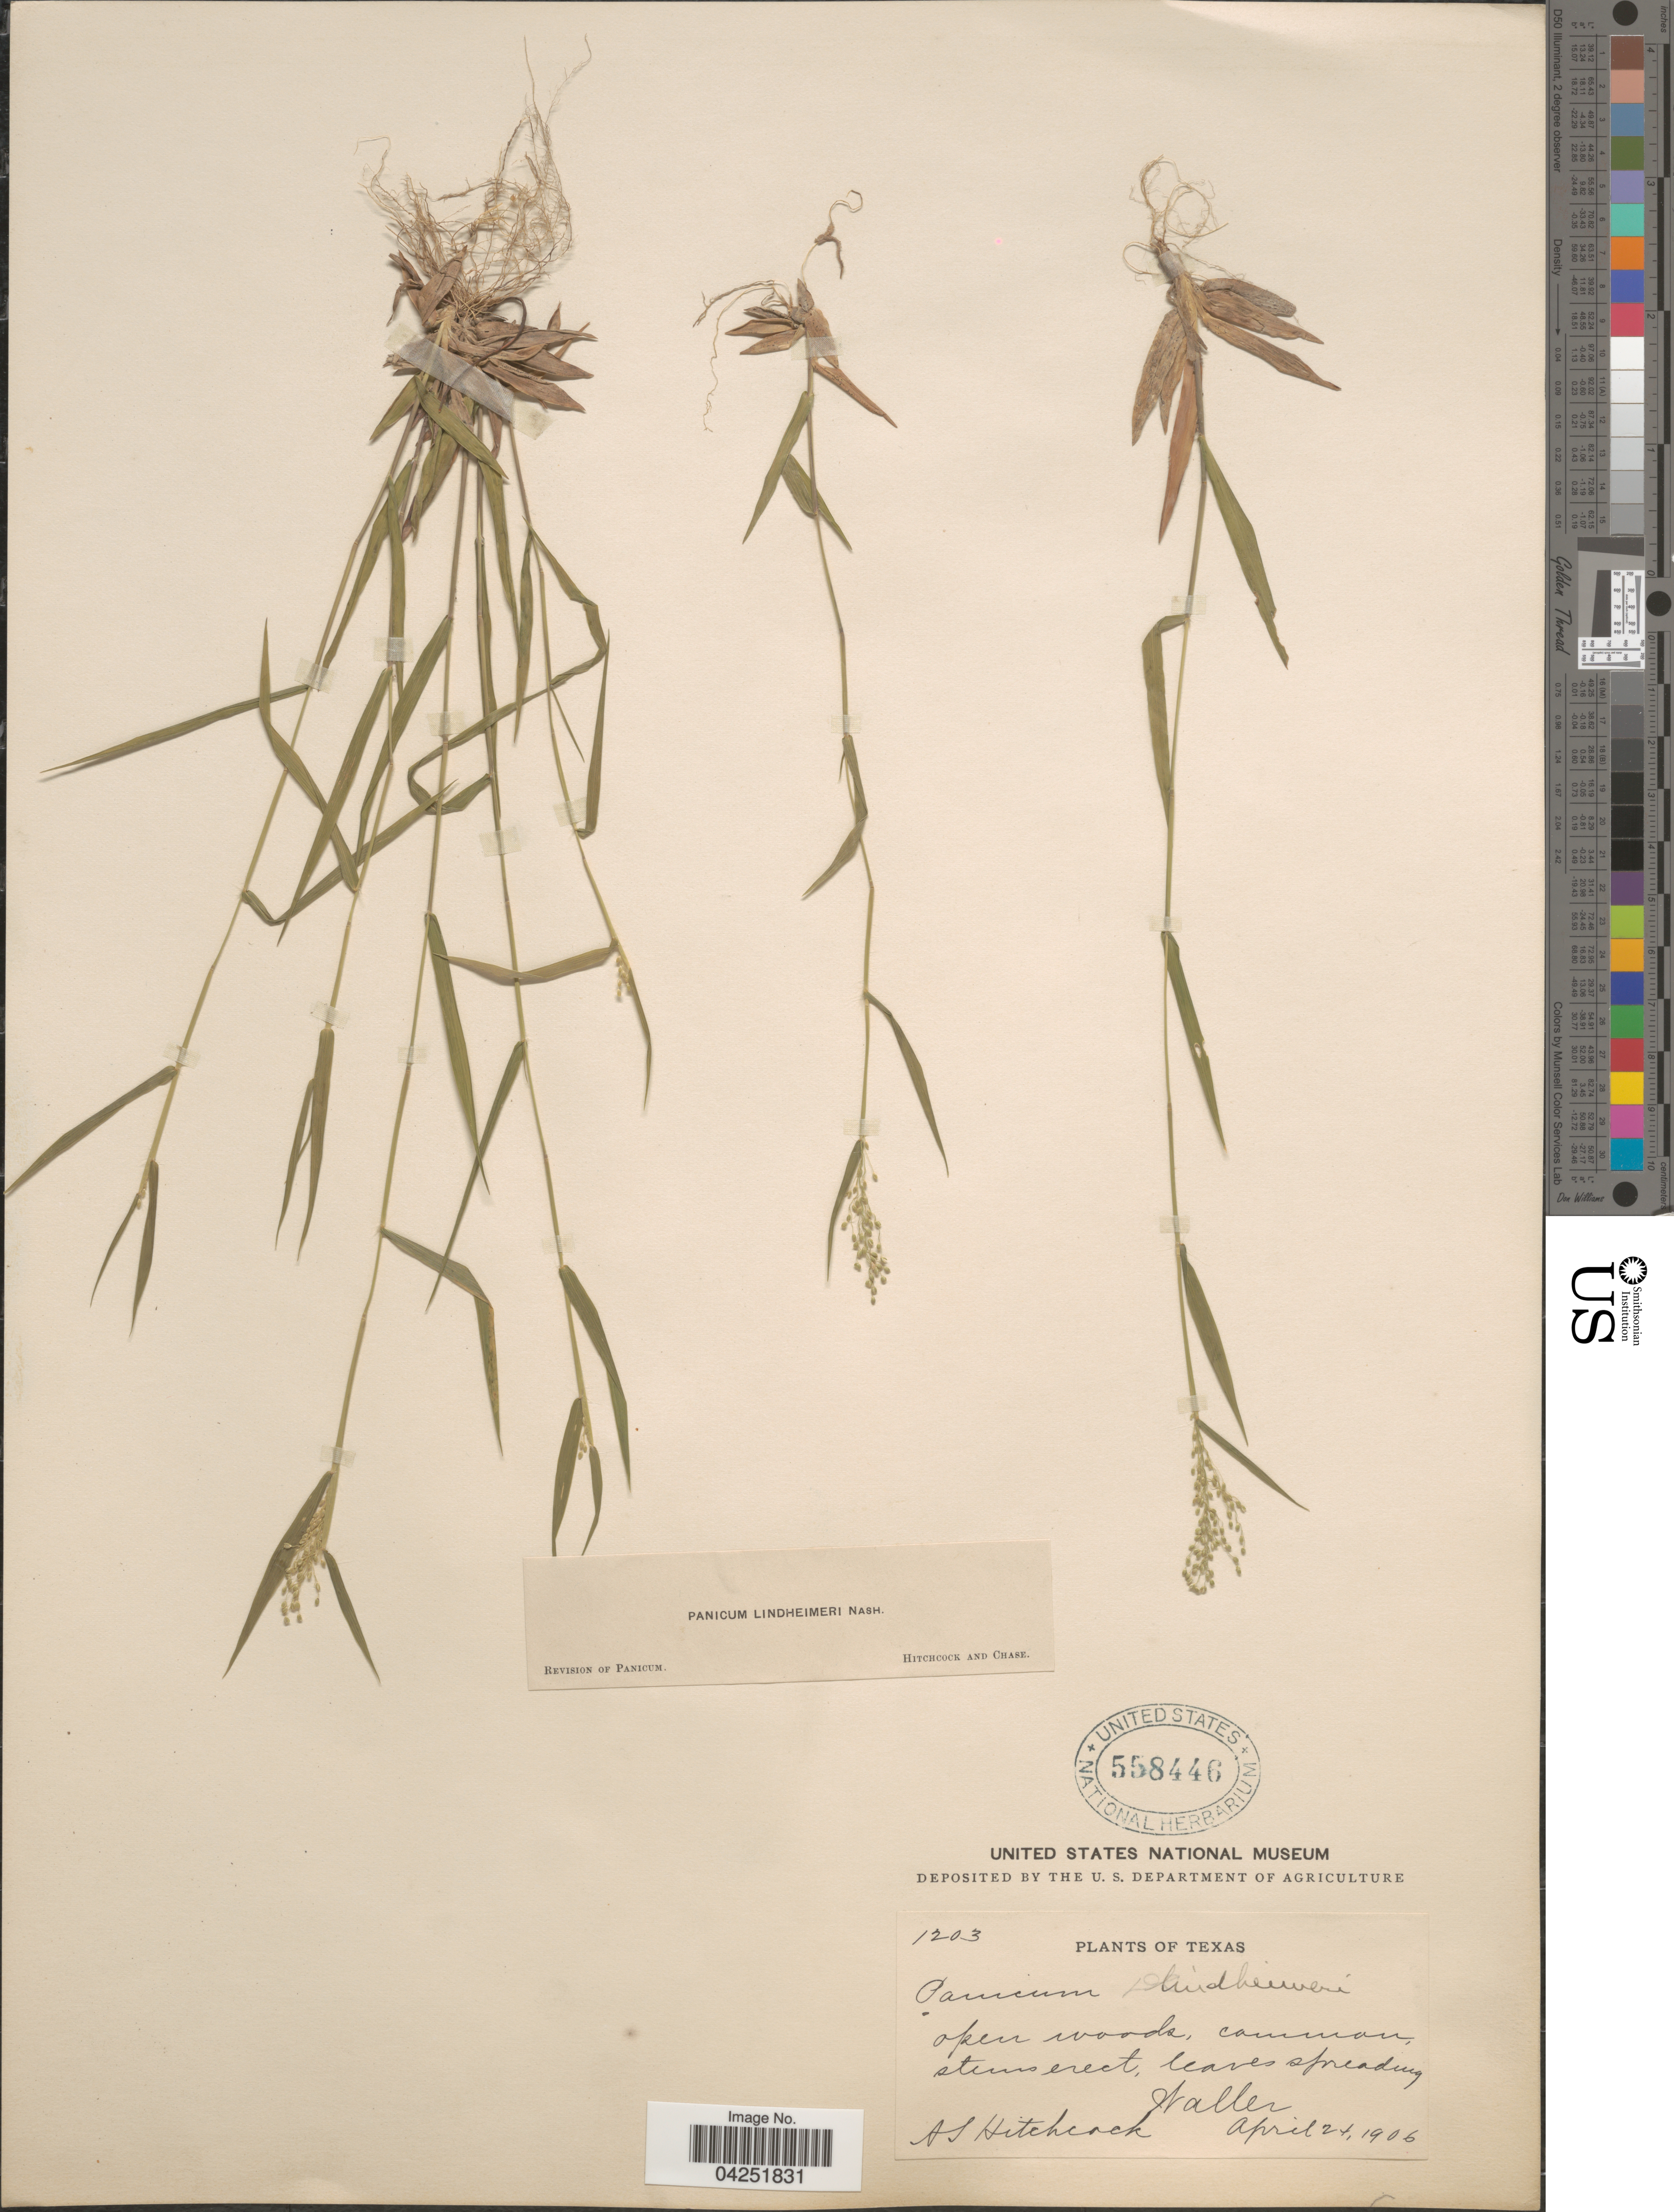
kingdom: Plantae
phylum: Tracheophyta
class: Liliopsida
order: Poales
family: Poaceae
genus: Dichanthelium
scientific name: Dichanthelium acuminatum var. lindheimeri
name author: (Nash) Gould & C.A. Clark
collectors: A. S. Hitchcock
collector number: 1203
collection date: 1906-04-24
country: United States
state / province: Texas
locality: Open woods, common. Waller.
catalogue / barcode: US 558446